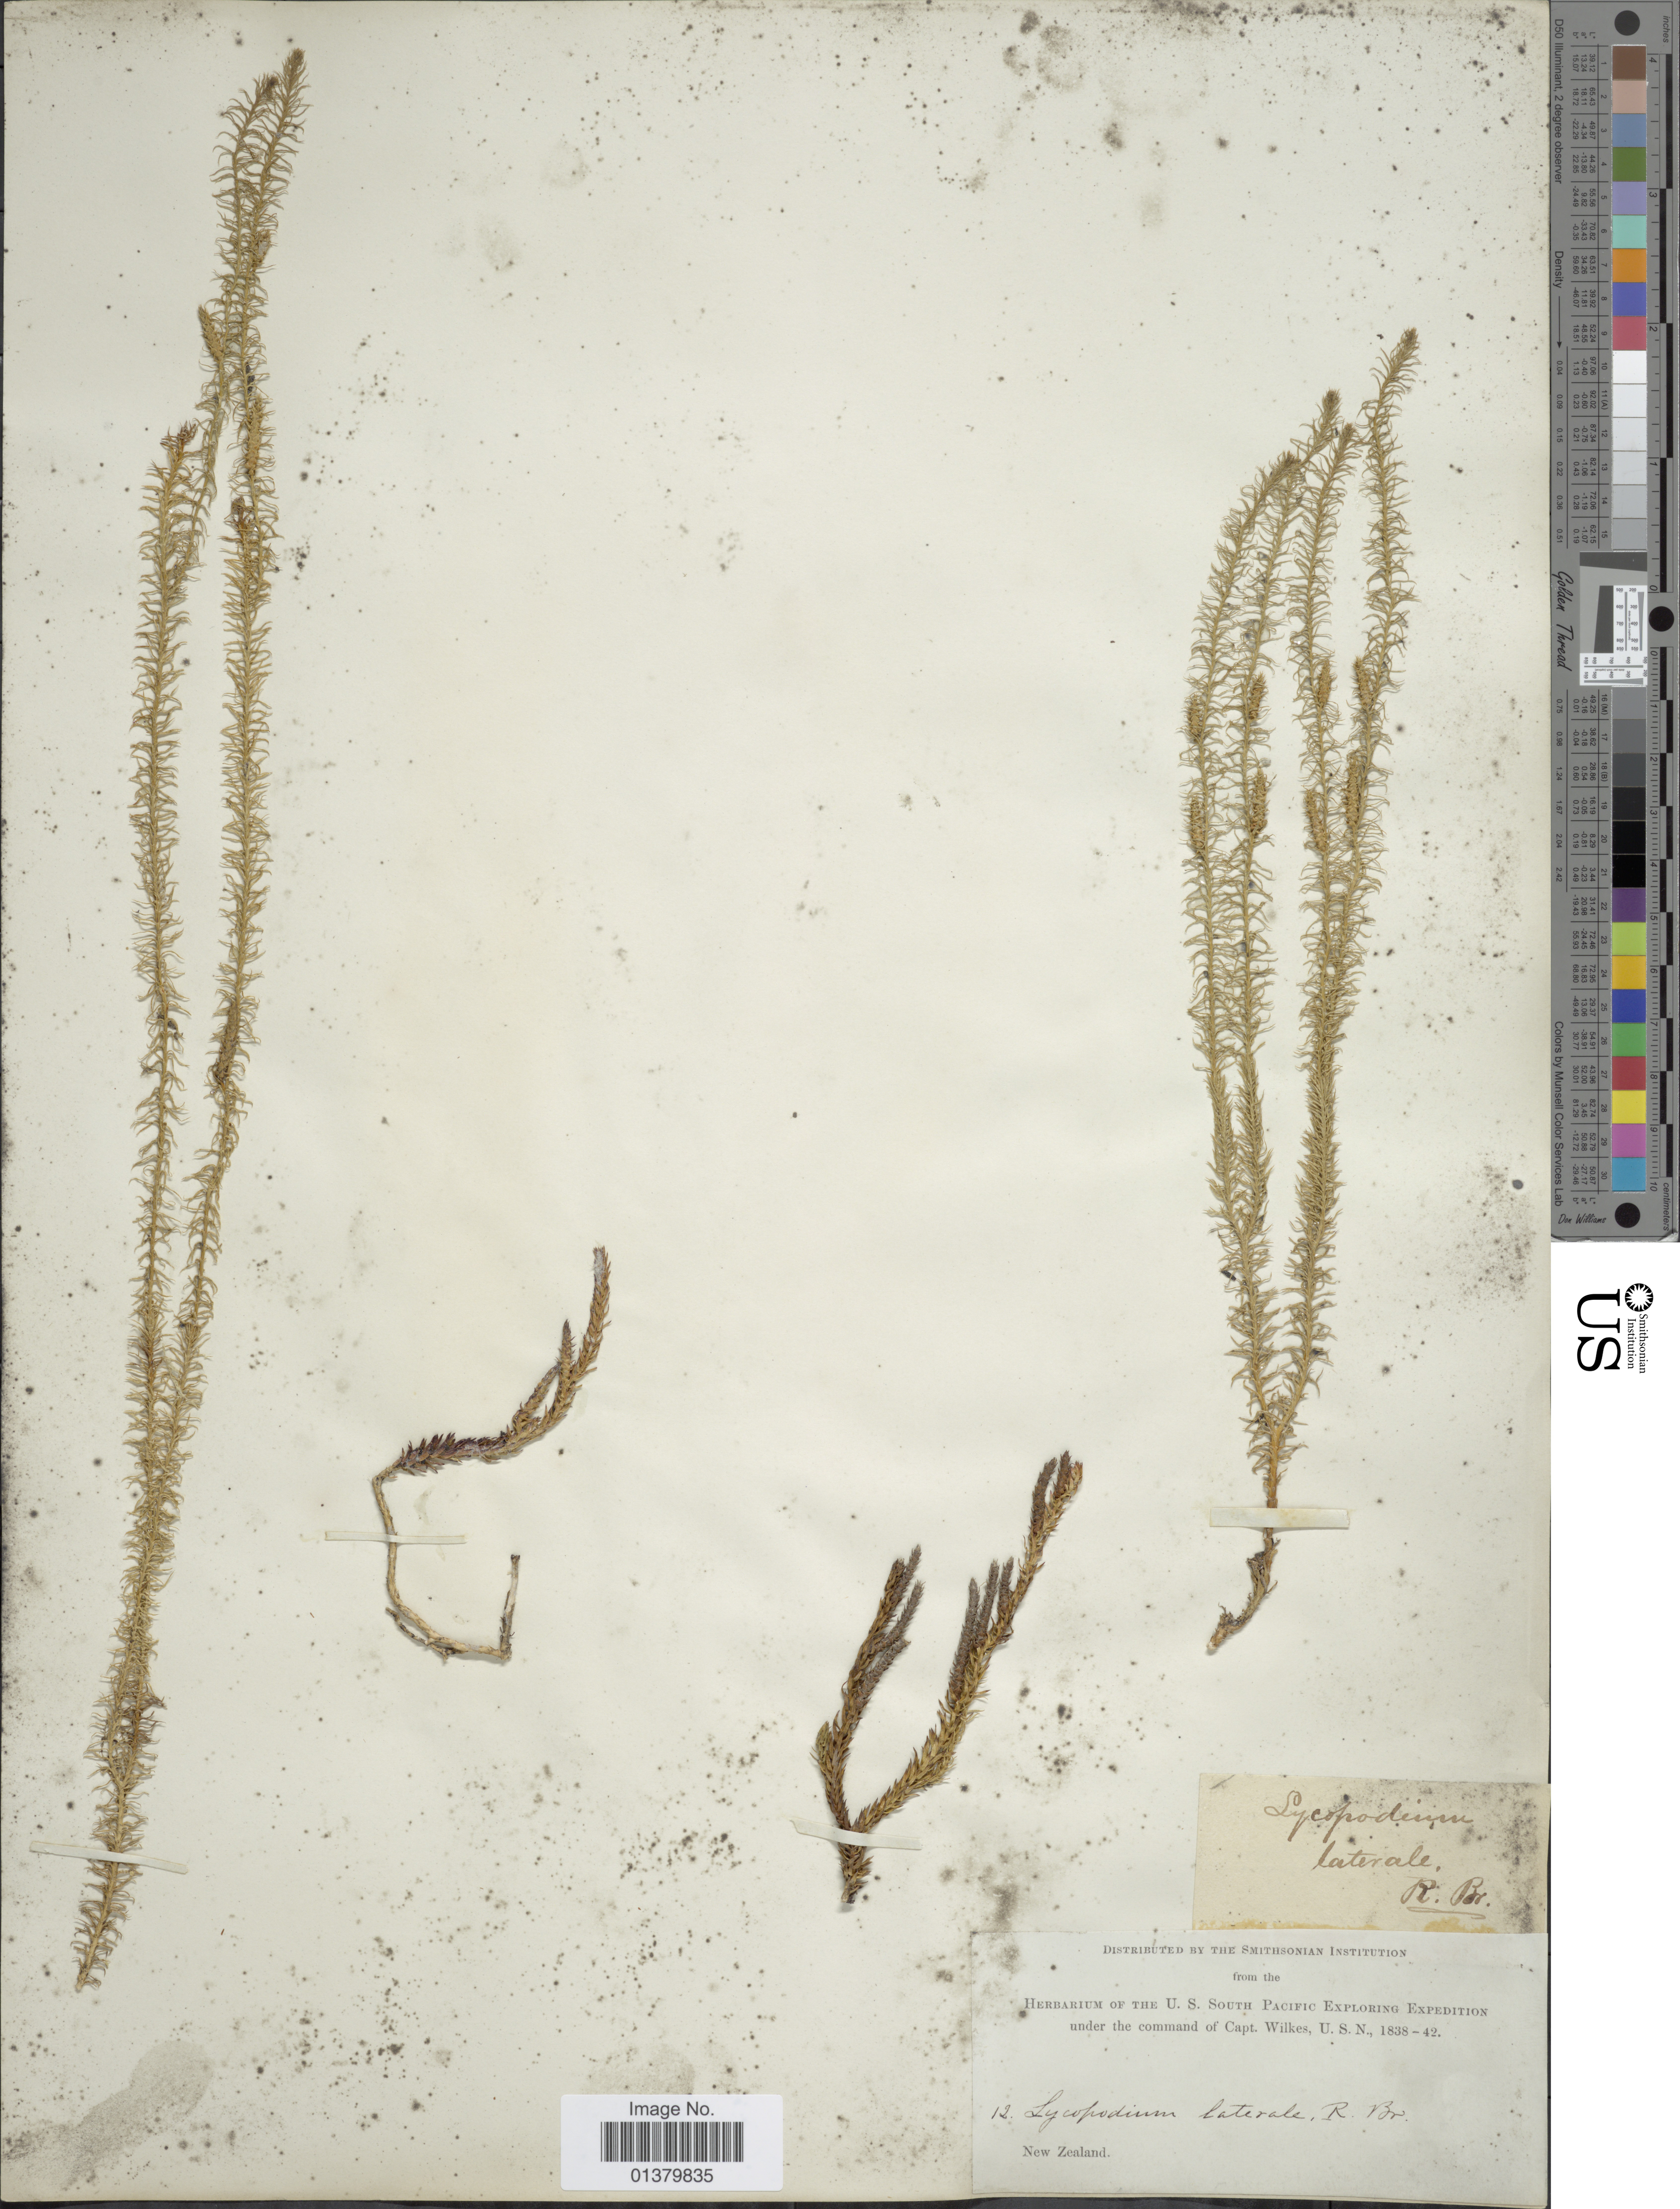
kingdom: Plantae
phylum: Tracheophyta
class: Lycopodiopsida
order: Lycopodiales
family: Lycopodiaceae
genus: Lateristachys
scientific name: Lateristachys lateralis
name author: (R. Br.) Holub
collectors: Wilkes Explor. Exped.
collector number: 12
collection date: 1838/1842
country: New Zealand